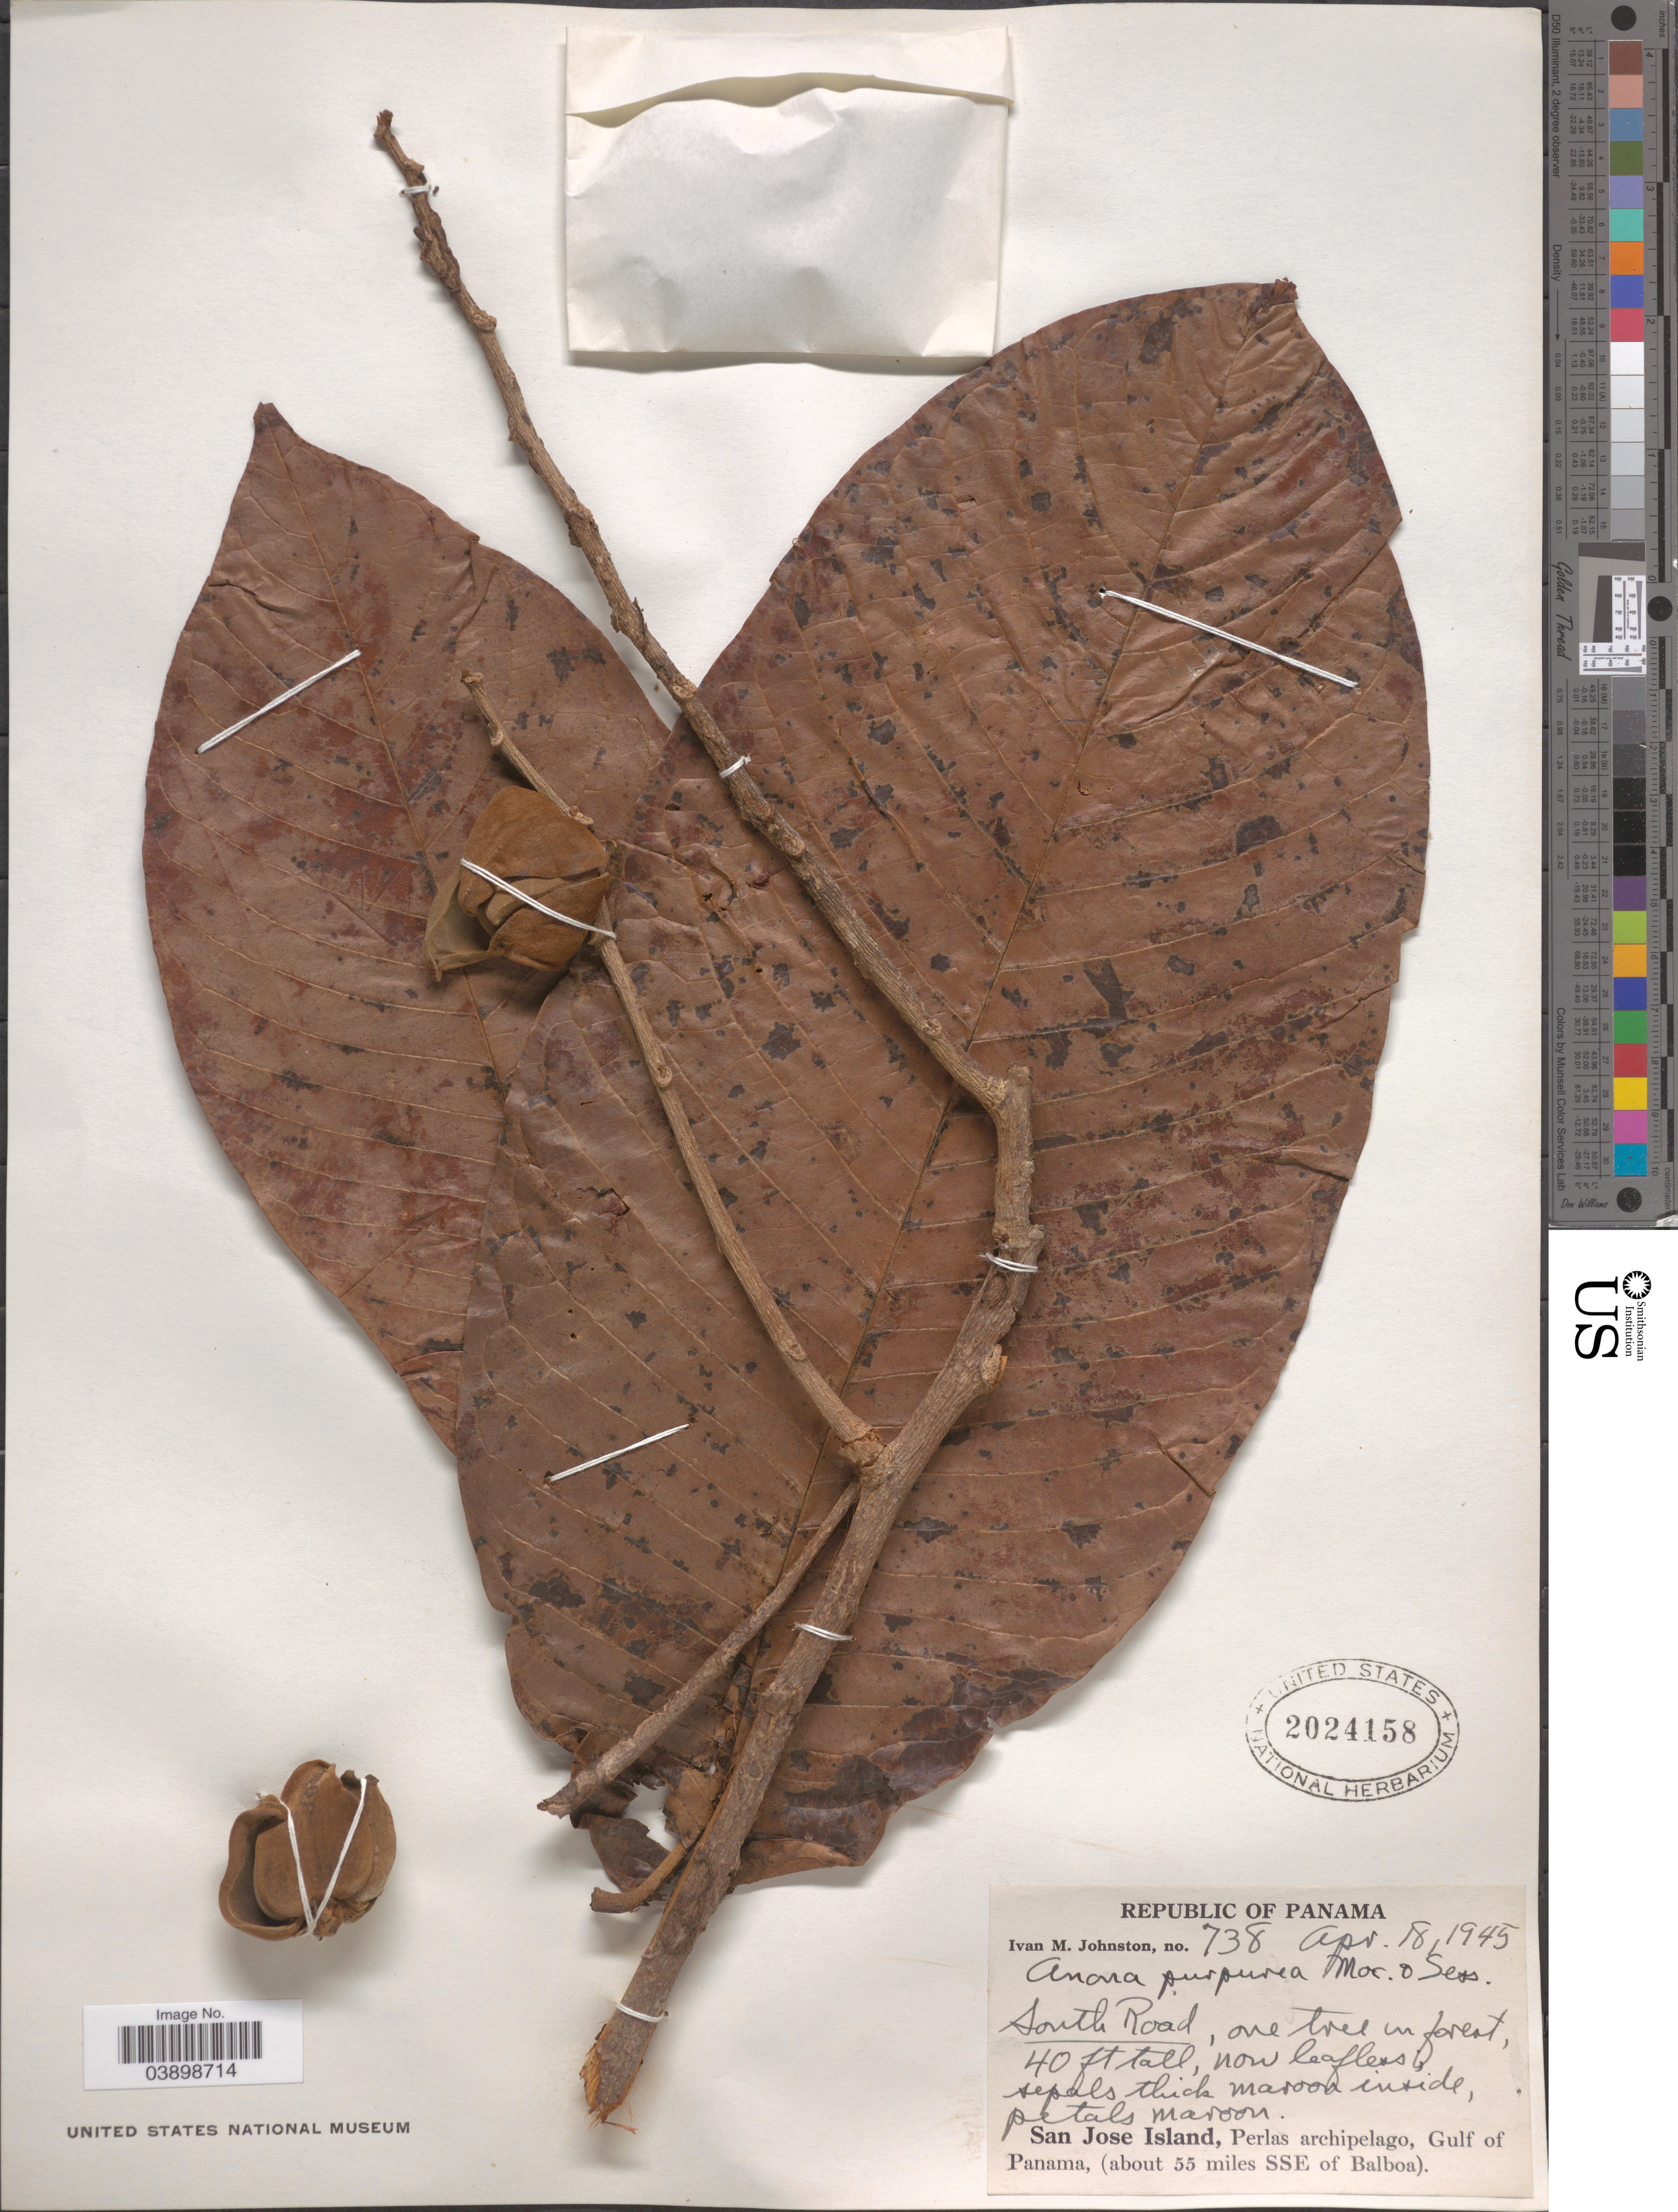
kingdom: Plantae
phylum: Tracheophyta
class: Magnoliopsida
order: Magnoliales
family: Annonaceae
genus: Annona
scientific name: Annona purpurea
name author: Moc. & Sessé ex Dunal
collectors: I.M. Johnston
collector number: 738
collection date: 1945-04-18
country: Panama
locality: South Road. San Jose Island, Perlas archipelago, Gulf of Panama, (about 55 miles SSE of Balboa).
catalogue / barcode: US 2024158